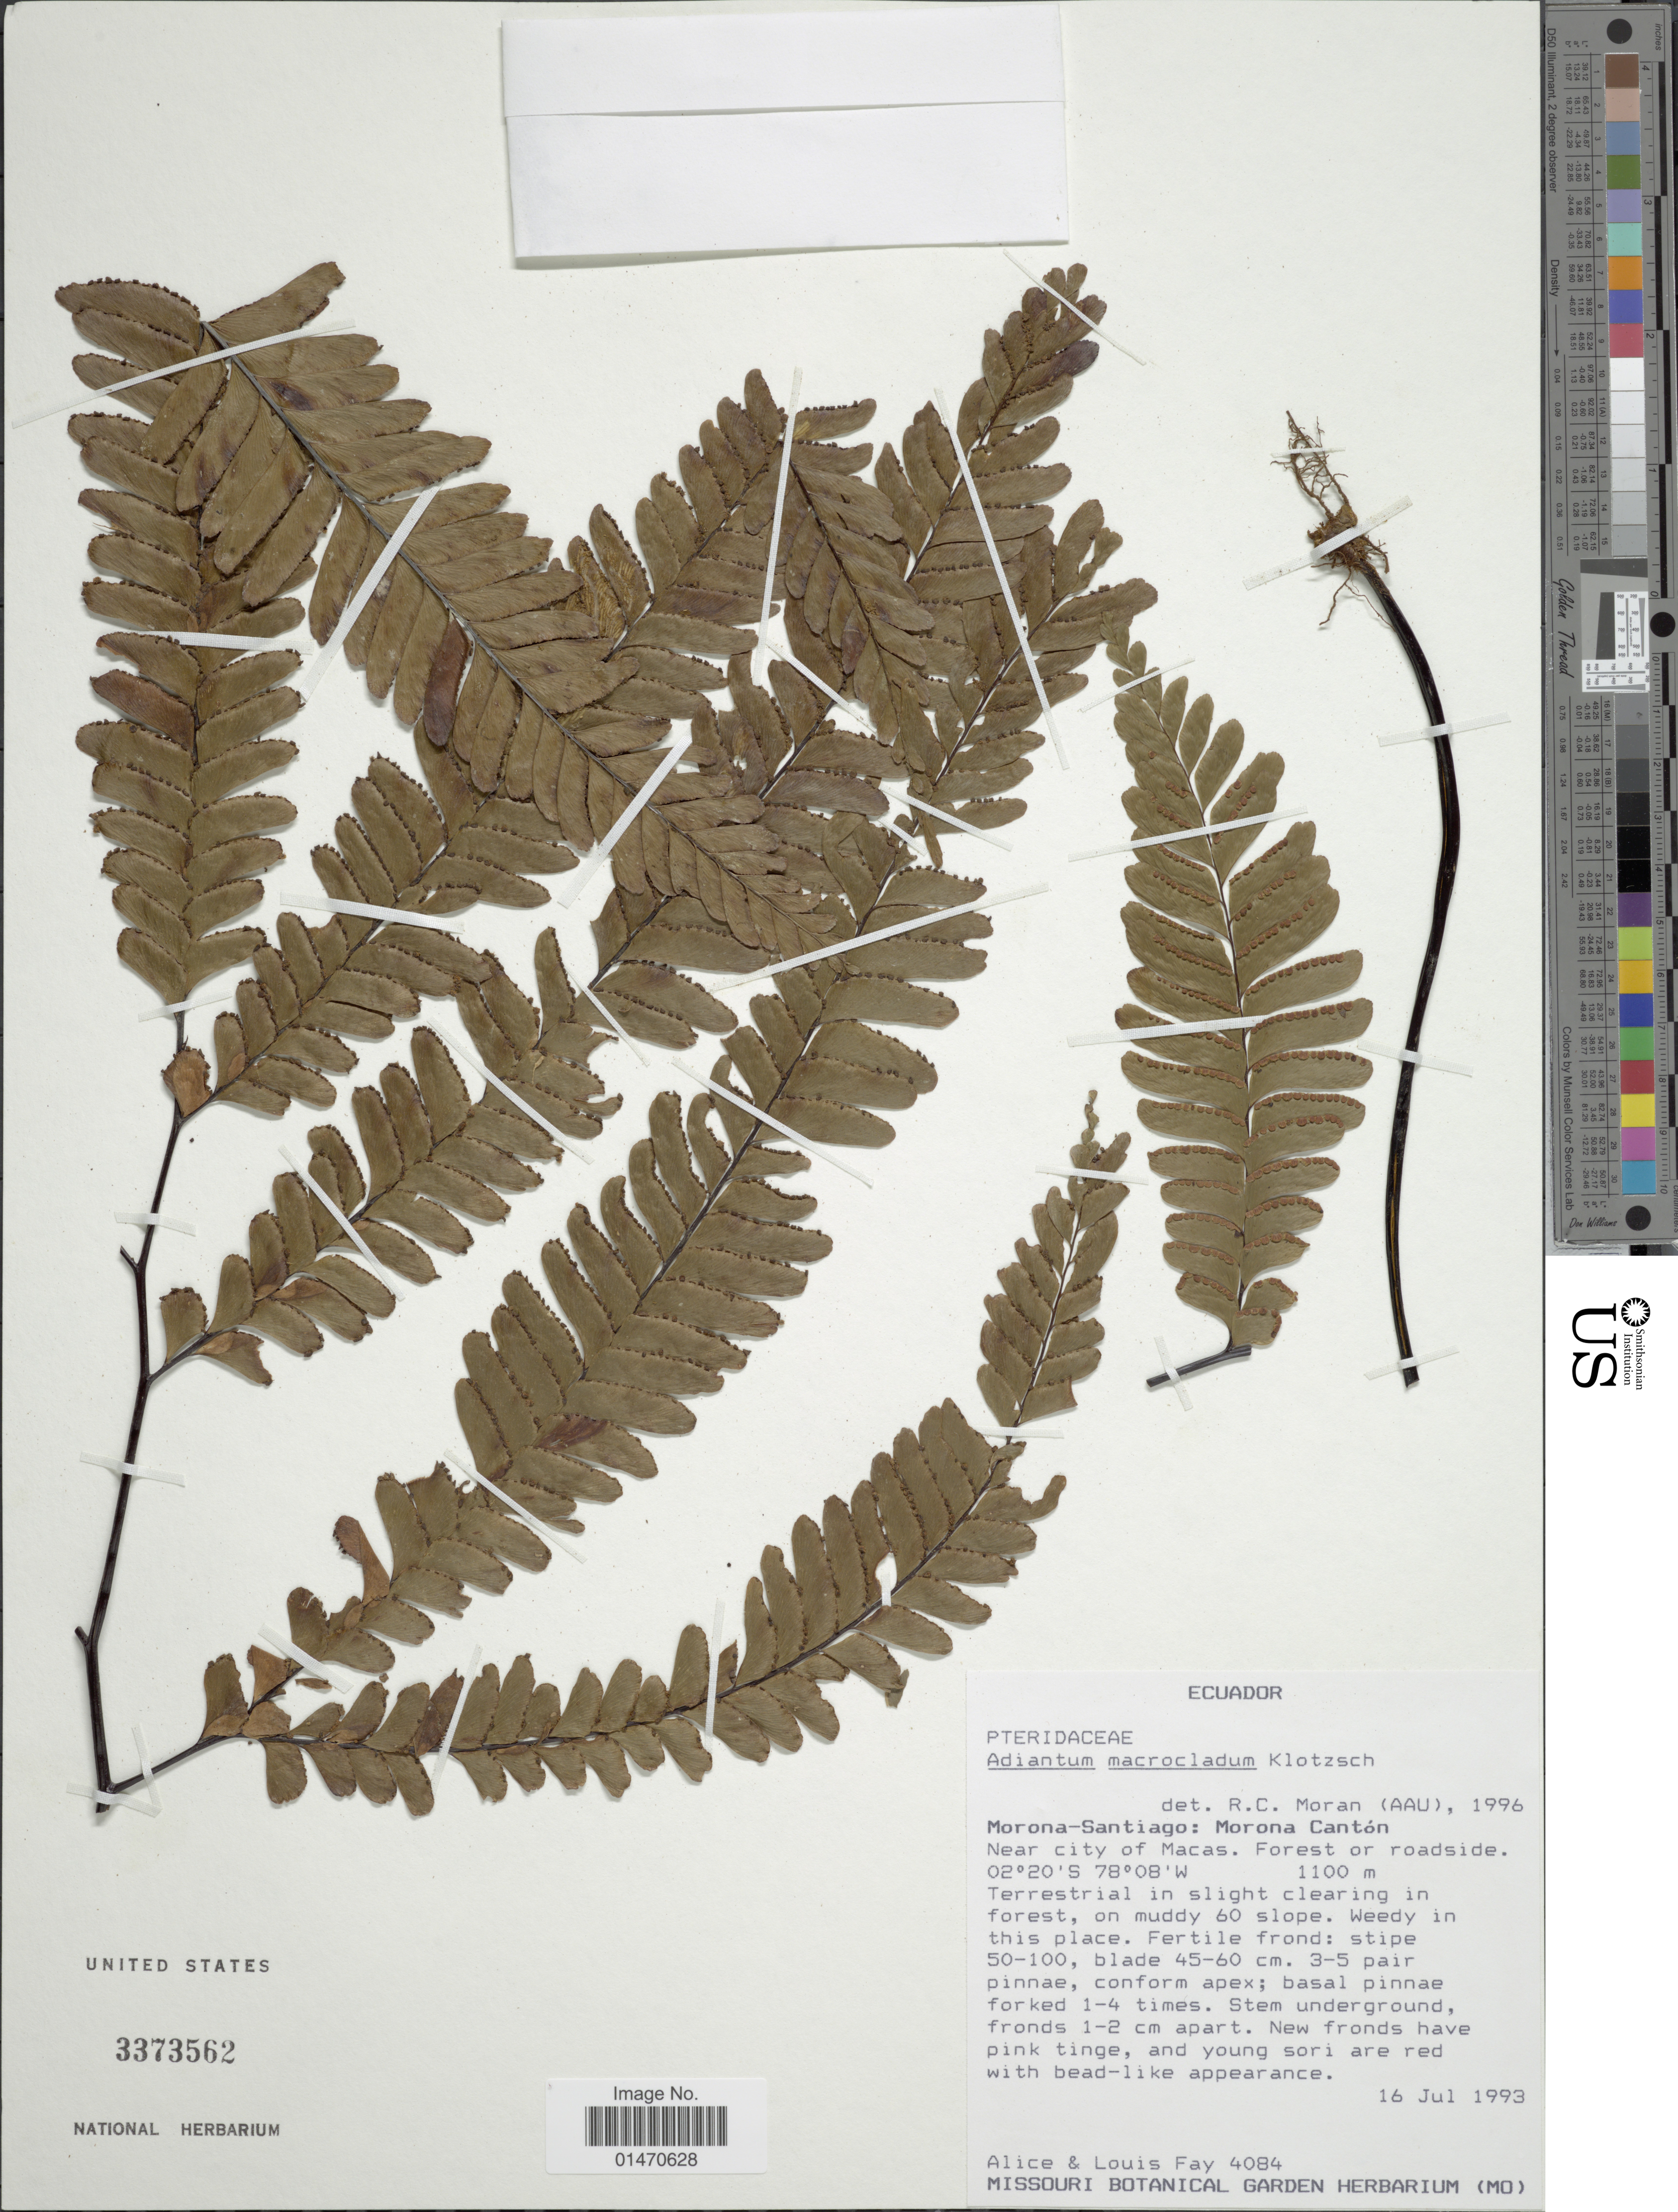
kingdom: Plantae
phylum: Tracheophyta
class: Polypodiopsida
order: Polypodiales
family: Pteridaceae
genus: Adiantum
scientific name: Adiantum macrocladum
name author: Klotzsch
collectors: A. Fay & L. Fay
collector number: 4084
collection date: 1993-07-16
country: Ecuador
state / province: Morona-Santiago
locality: Morona-Santiago: Morona Canton, near city of Macas, forest or roadside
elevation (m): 1100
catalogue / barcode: US 3373562